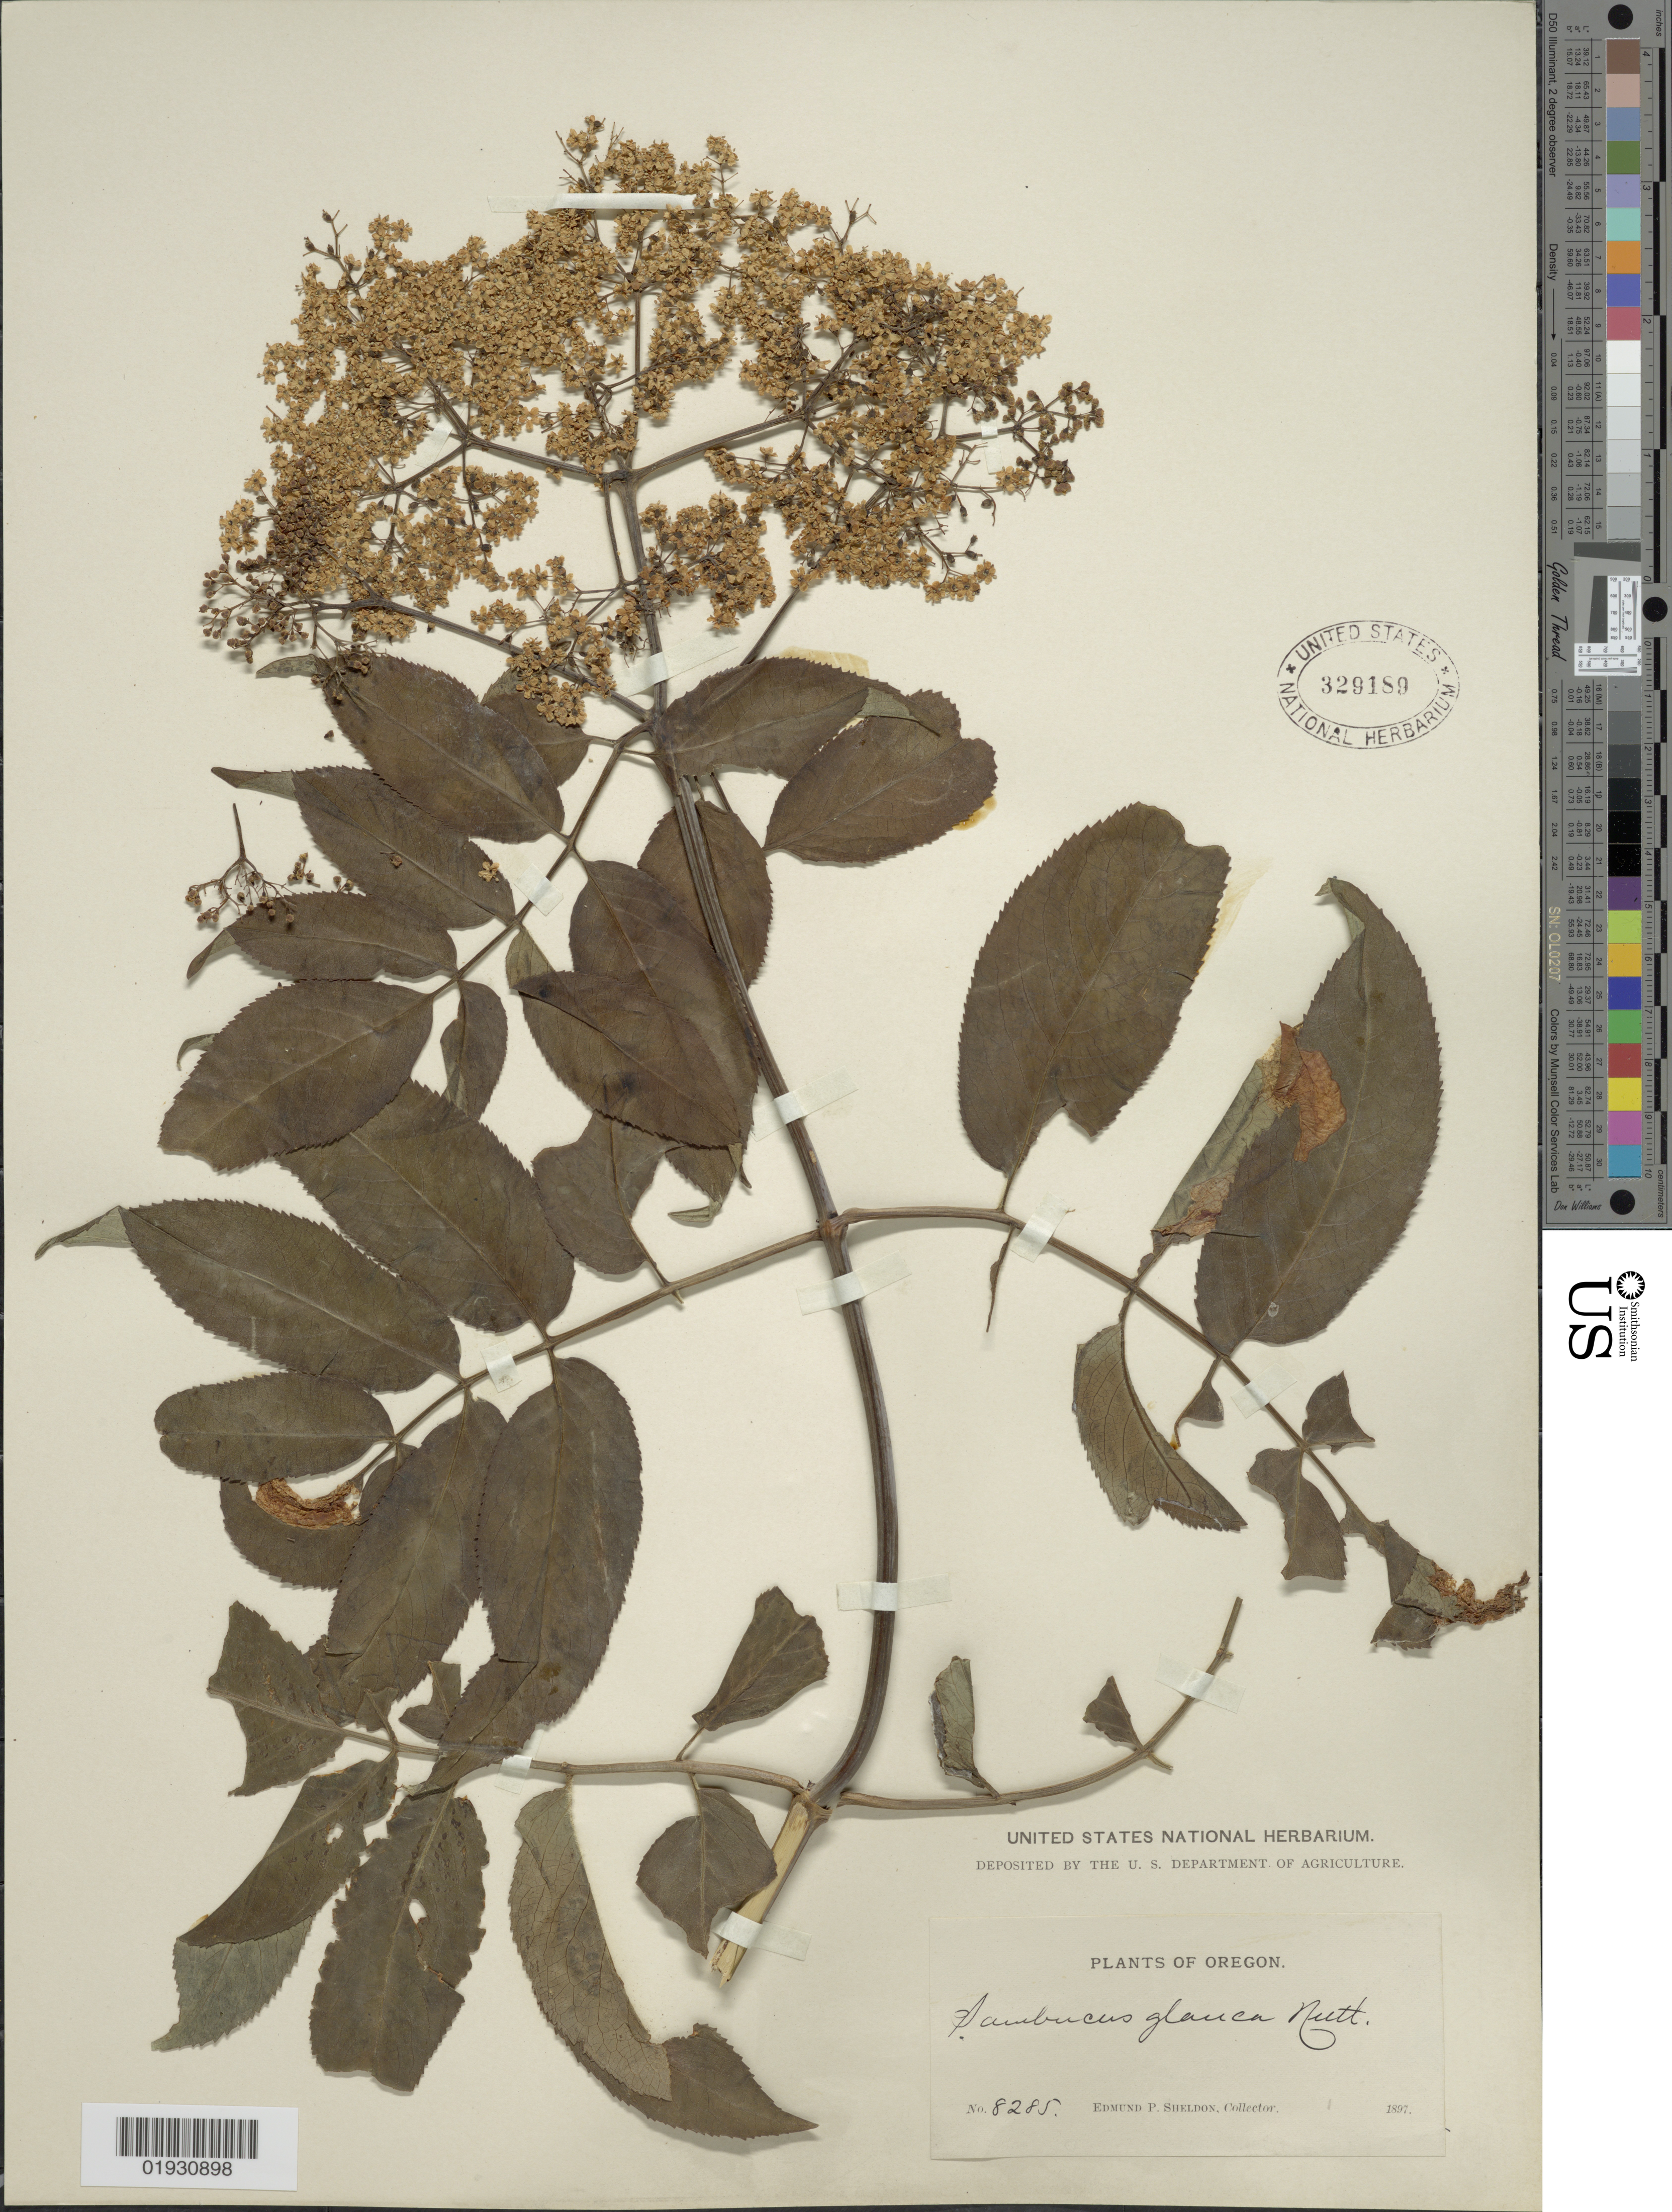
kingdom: Plantae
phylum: Tracheophyta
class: Magnoliopsida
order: Dipsacales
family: Viburnaceae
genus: Sambucus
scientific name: Sambucus cerulea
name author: Raf.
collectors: E. P. Sheldon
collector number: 8285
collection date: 1897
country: United States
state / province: Oregon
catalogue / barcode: US 329189